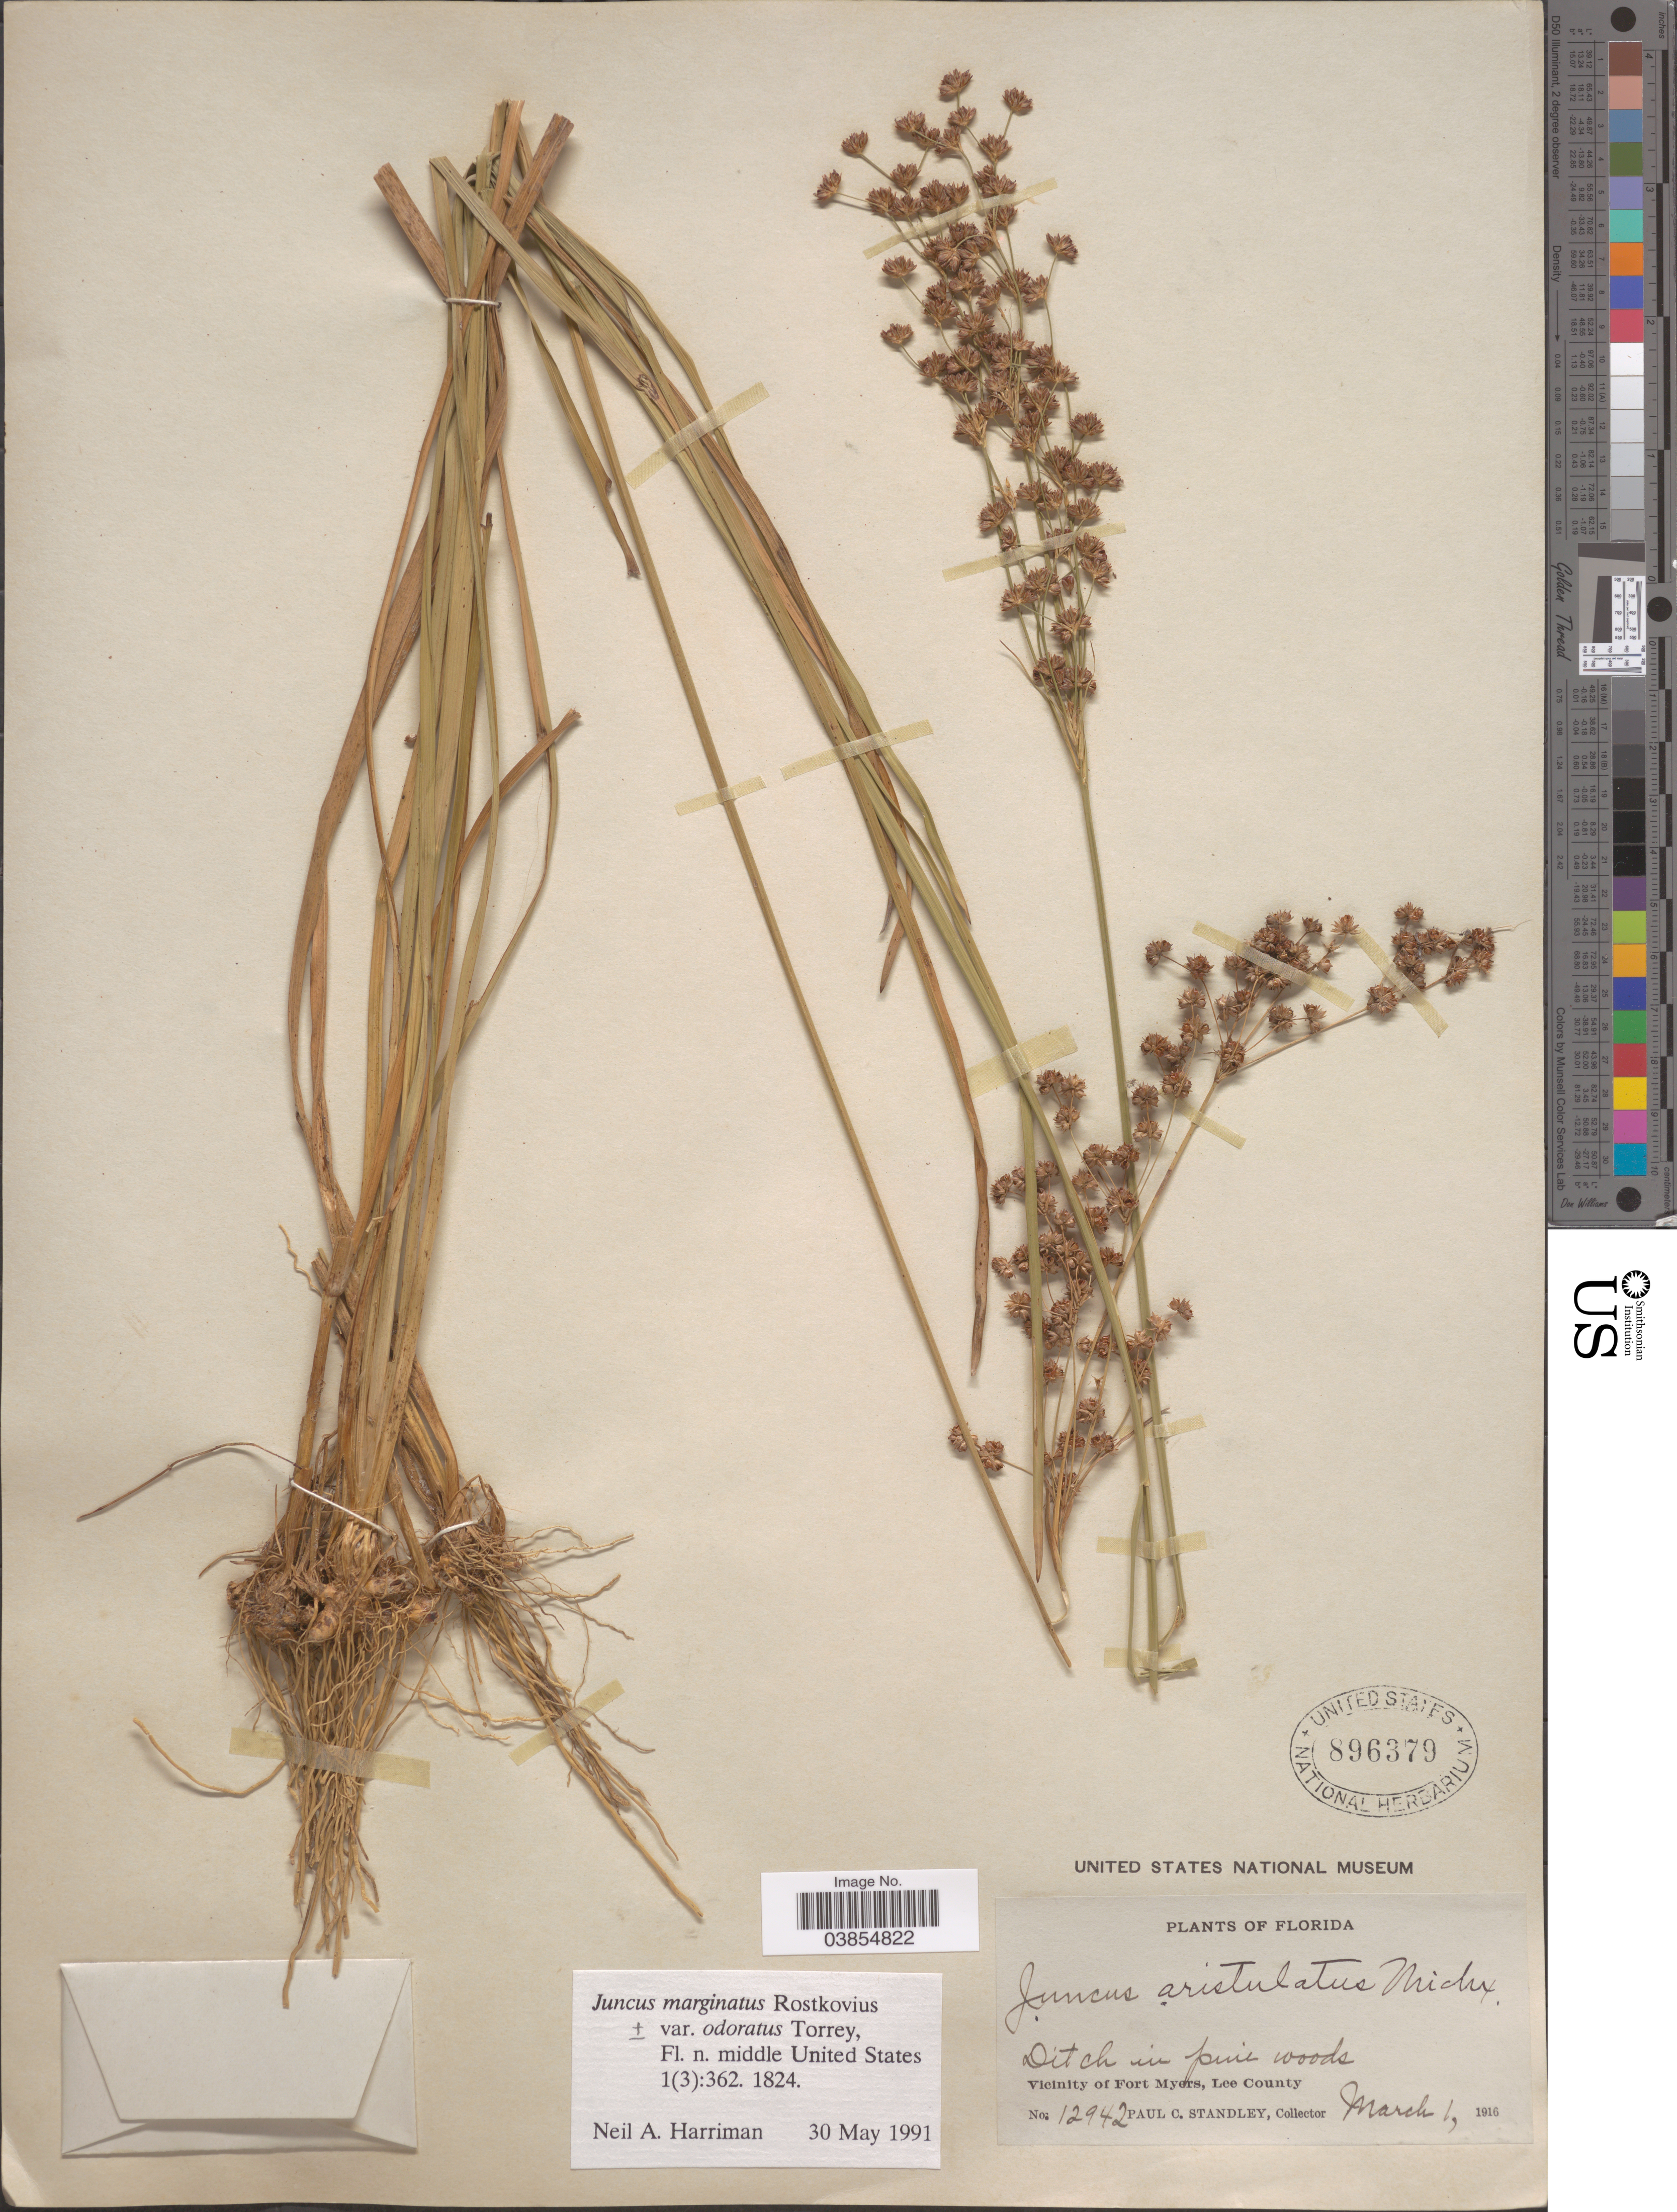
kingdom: Plantae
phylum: Tracheophyta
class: Liliopsida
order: Poales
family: Juncaceae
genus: Juncus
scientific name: Juncus marginatus var. odoratus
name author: Torr.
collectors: P. C. Standley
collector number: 12942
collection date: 1916-03-01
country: United States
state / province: Florida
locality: Vicinity of Fort Myers, Lee County.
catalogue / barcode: US 896379